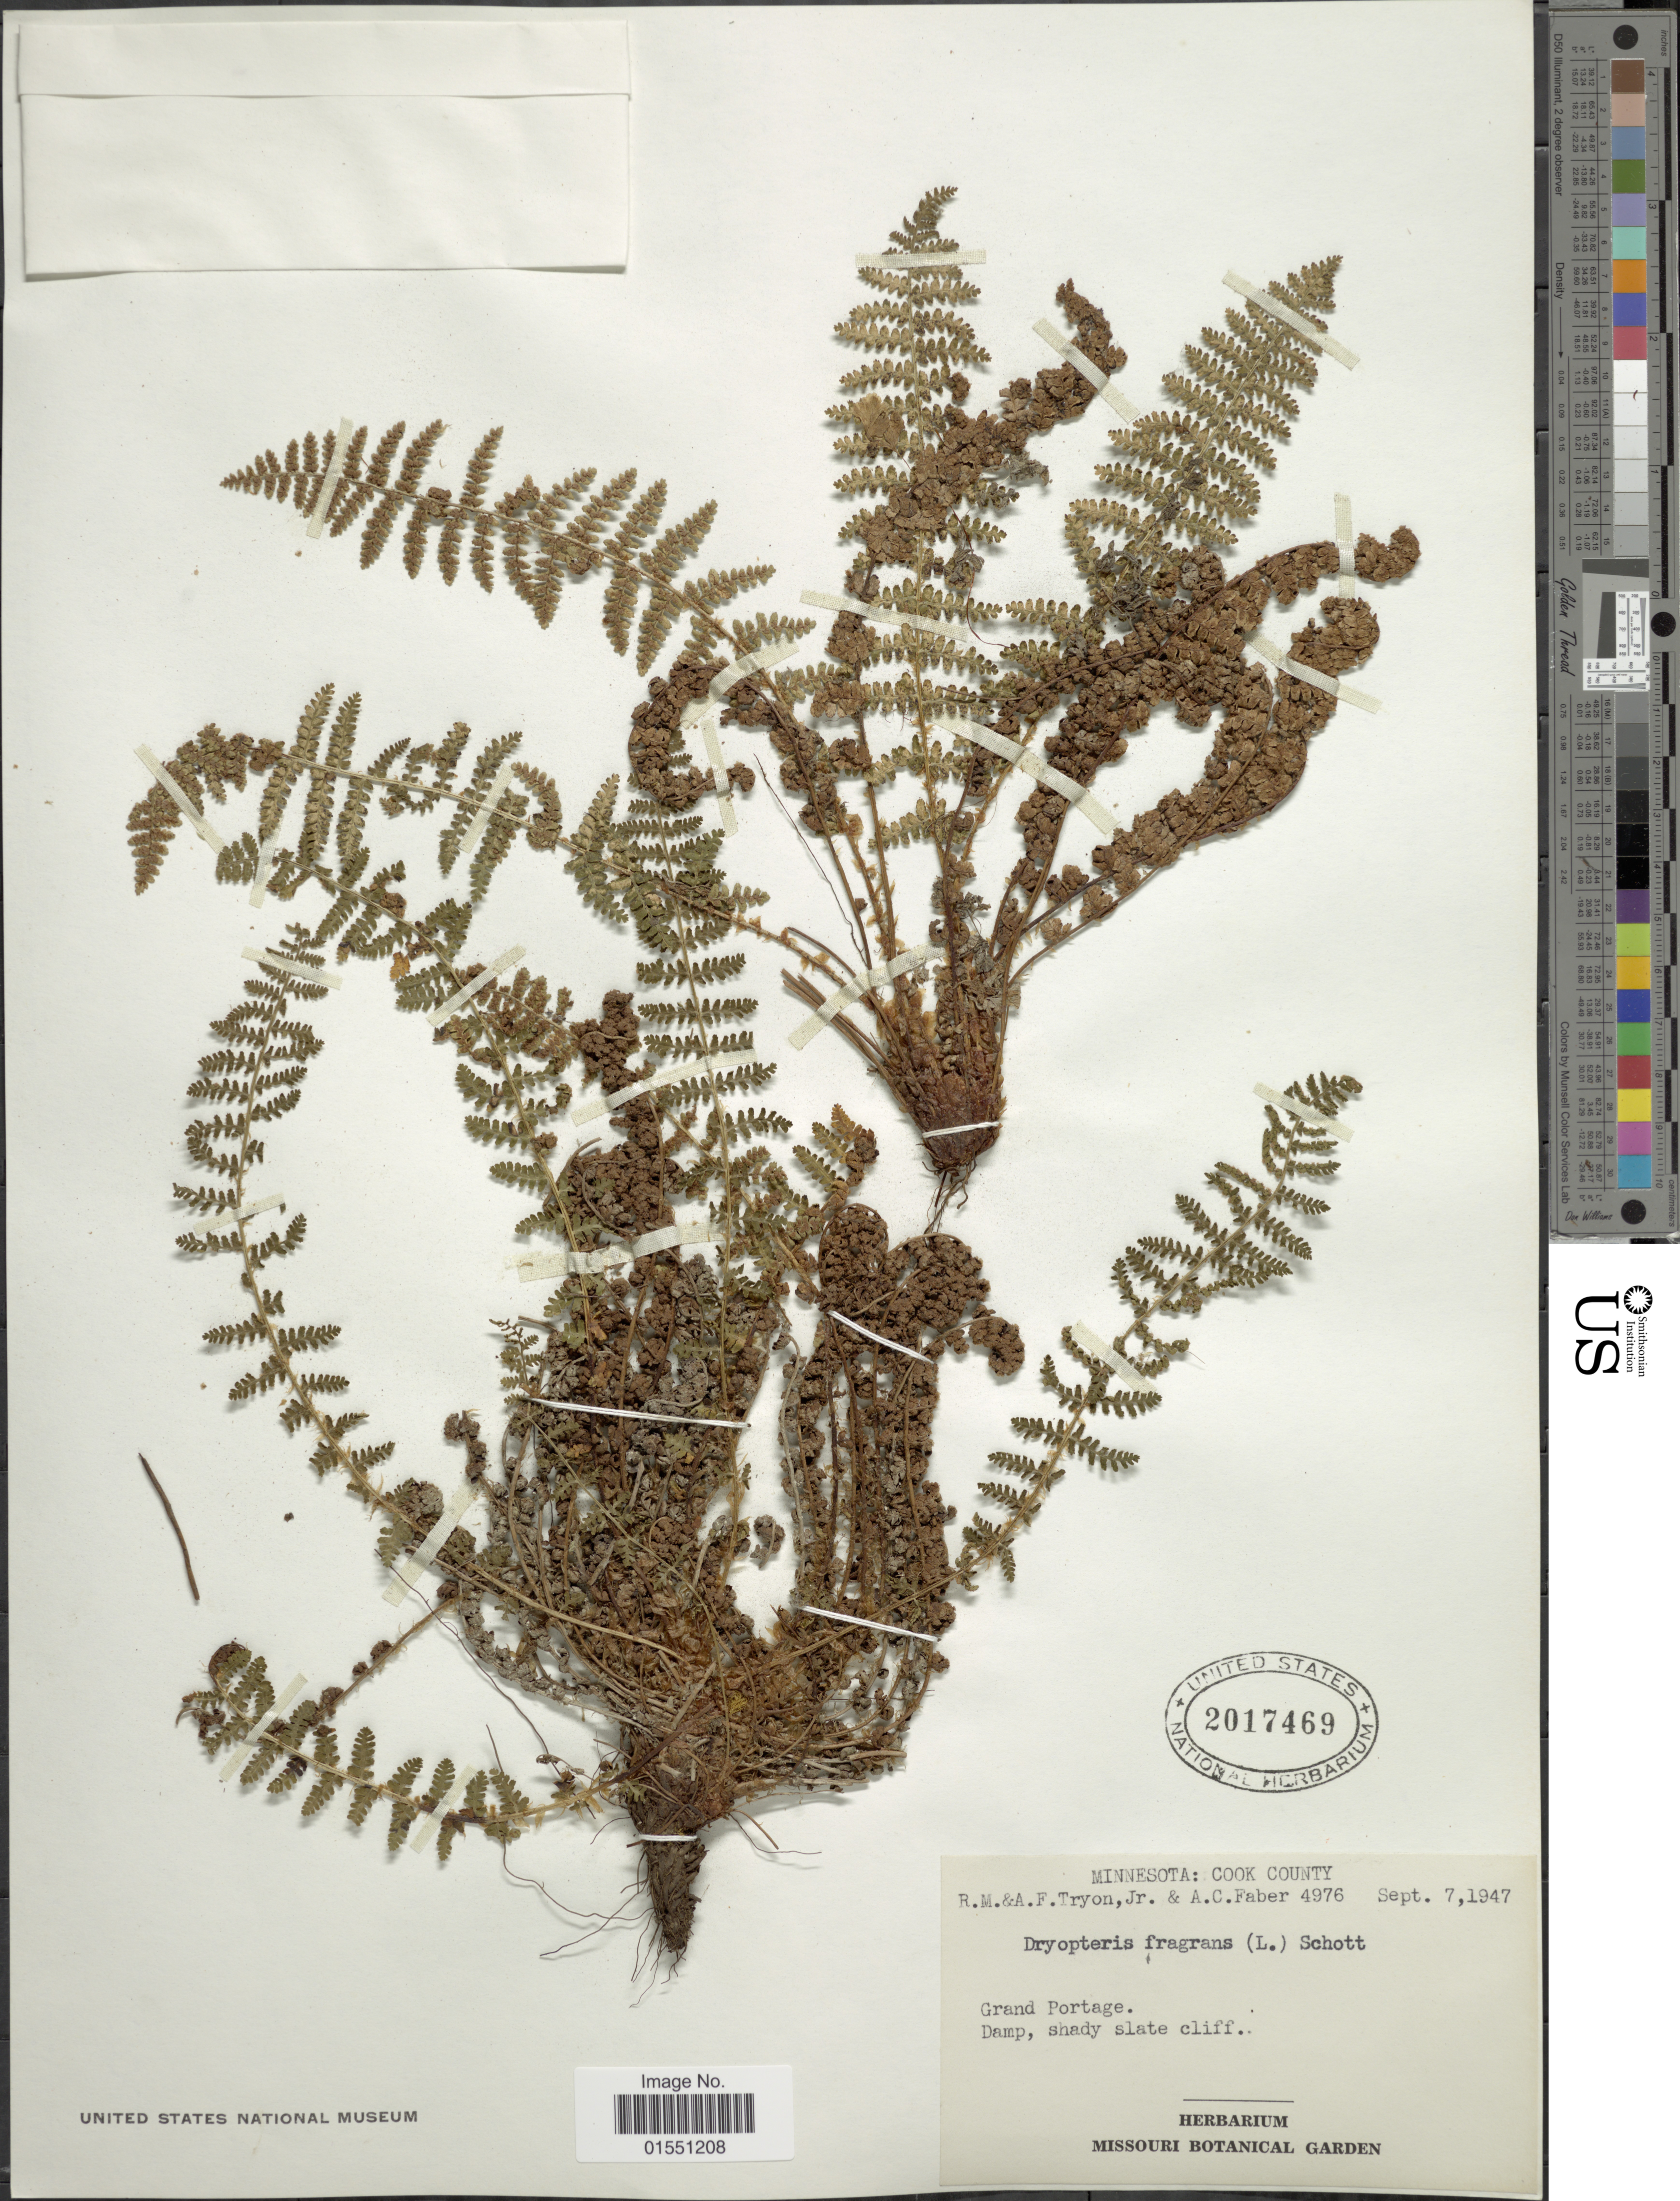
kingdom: Plantae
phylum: Tracheophyta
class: Polypodiopsida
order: Polypodiales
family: Dryopteridaceae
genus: Dryopteris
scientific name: Dryopteris fragrans var. hookeriana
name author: A. Prince ex Weath.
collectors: R. M. Tryon, A. F. Tryon & A. Faber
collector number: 4976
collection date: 1947-09-07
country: United States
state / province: Minnesota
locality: Cook County. Grand Portage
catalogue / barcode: US 2017469